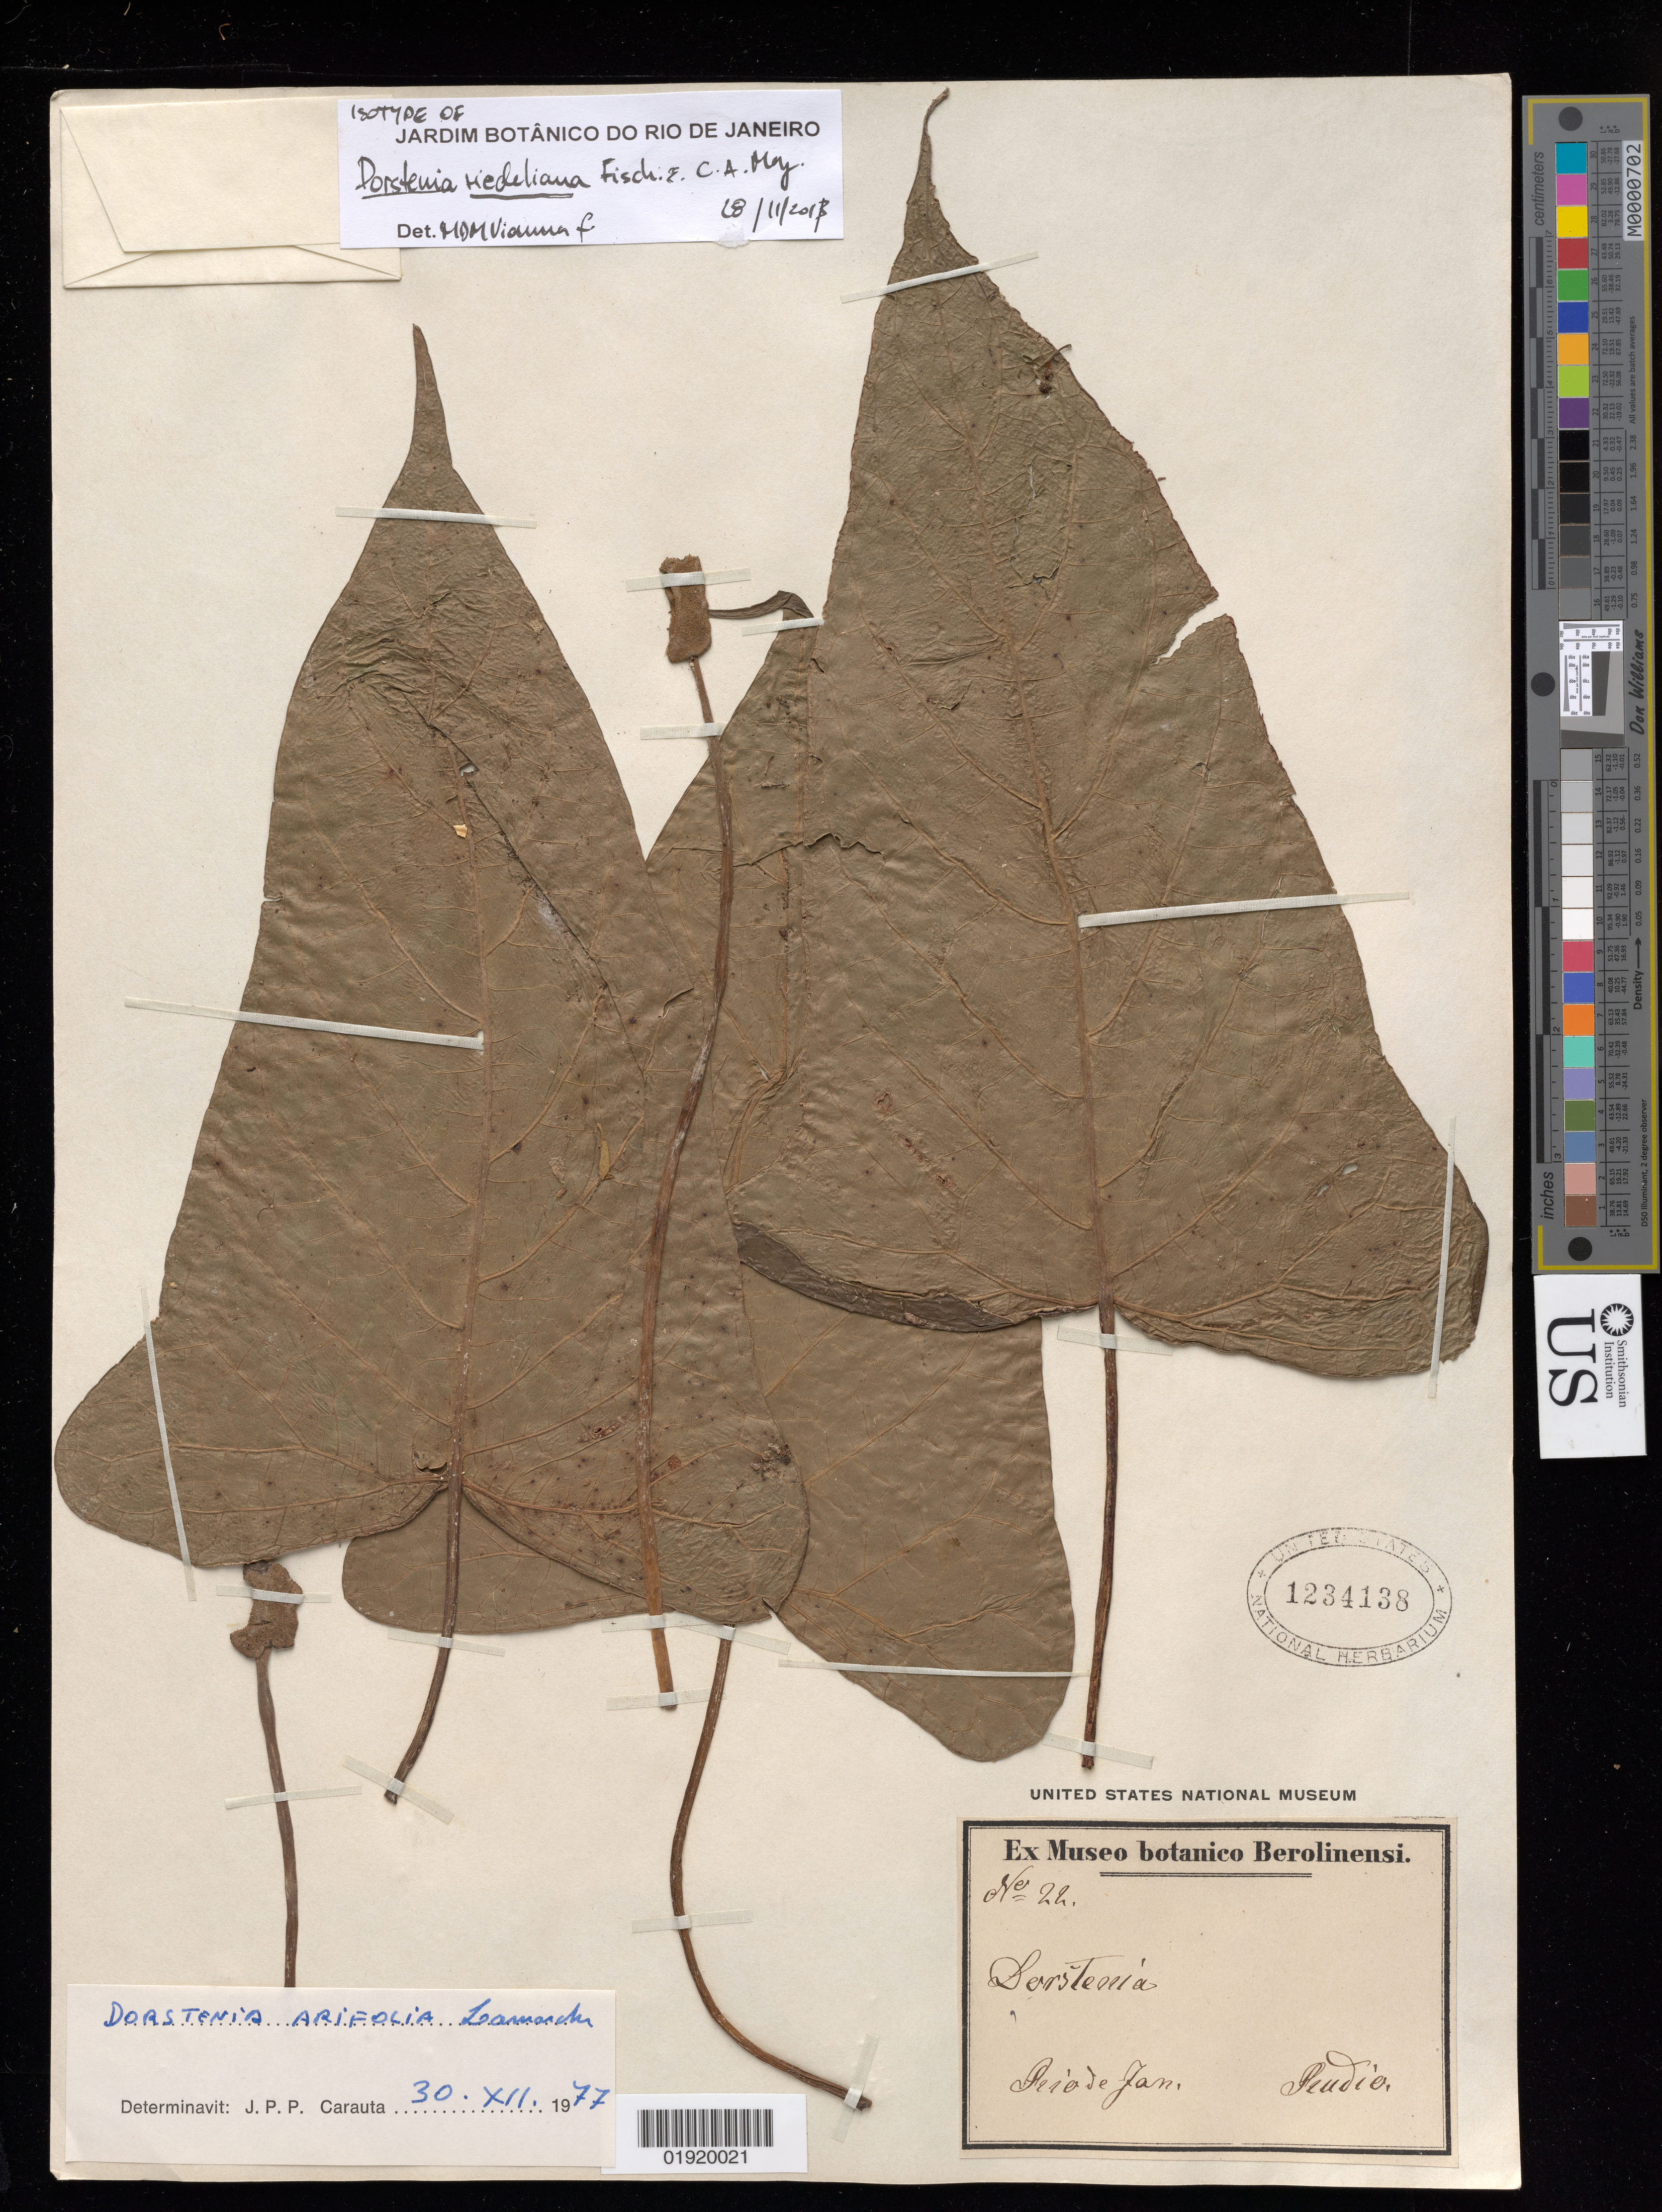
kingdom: Plantae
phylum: Tracheophyta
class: Magnoliopsida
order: Rosales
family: Moraceae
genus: Dorstenia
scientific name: Dorstenia riedeliana Fisch. & C.A. Mey., nom. illeg.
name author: Fisch. & C.A. Mey.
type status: Possible Type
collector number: [Riedel?] 22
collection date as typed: s.d.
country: Brazil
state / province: Rio de Janeiro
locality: Rio de Jan. Sendio.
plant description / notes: Annotated by M.D.M. Vianna (2013) as isotype of Dorstenia riedeliana Fisch. & C.A. Mey.; that name illegitimate and superfluous (cites Dorstenia cyperus in synonymy), and this is dubiously type material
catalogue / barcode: US 1234138